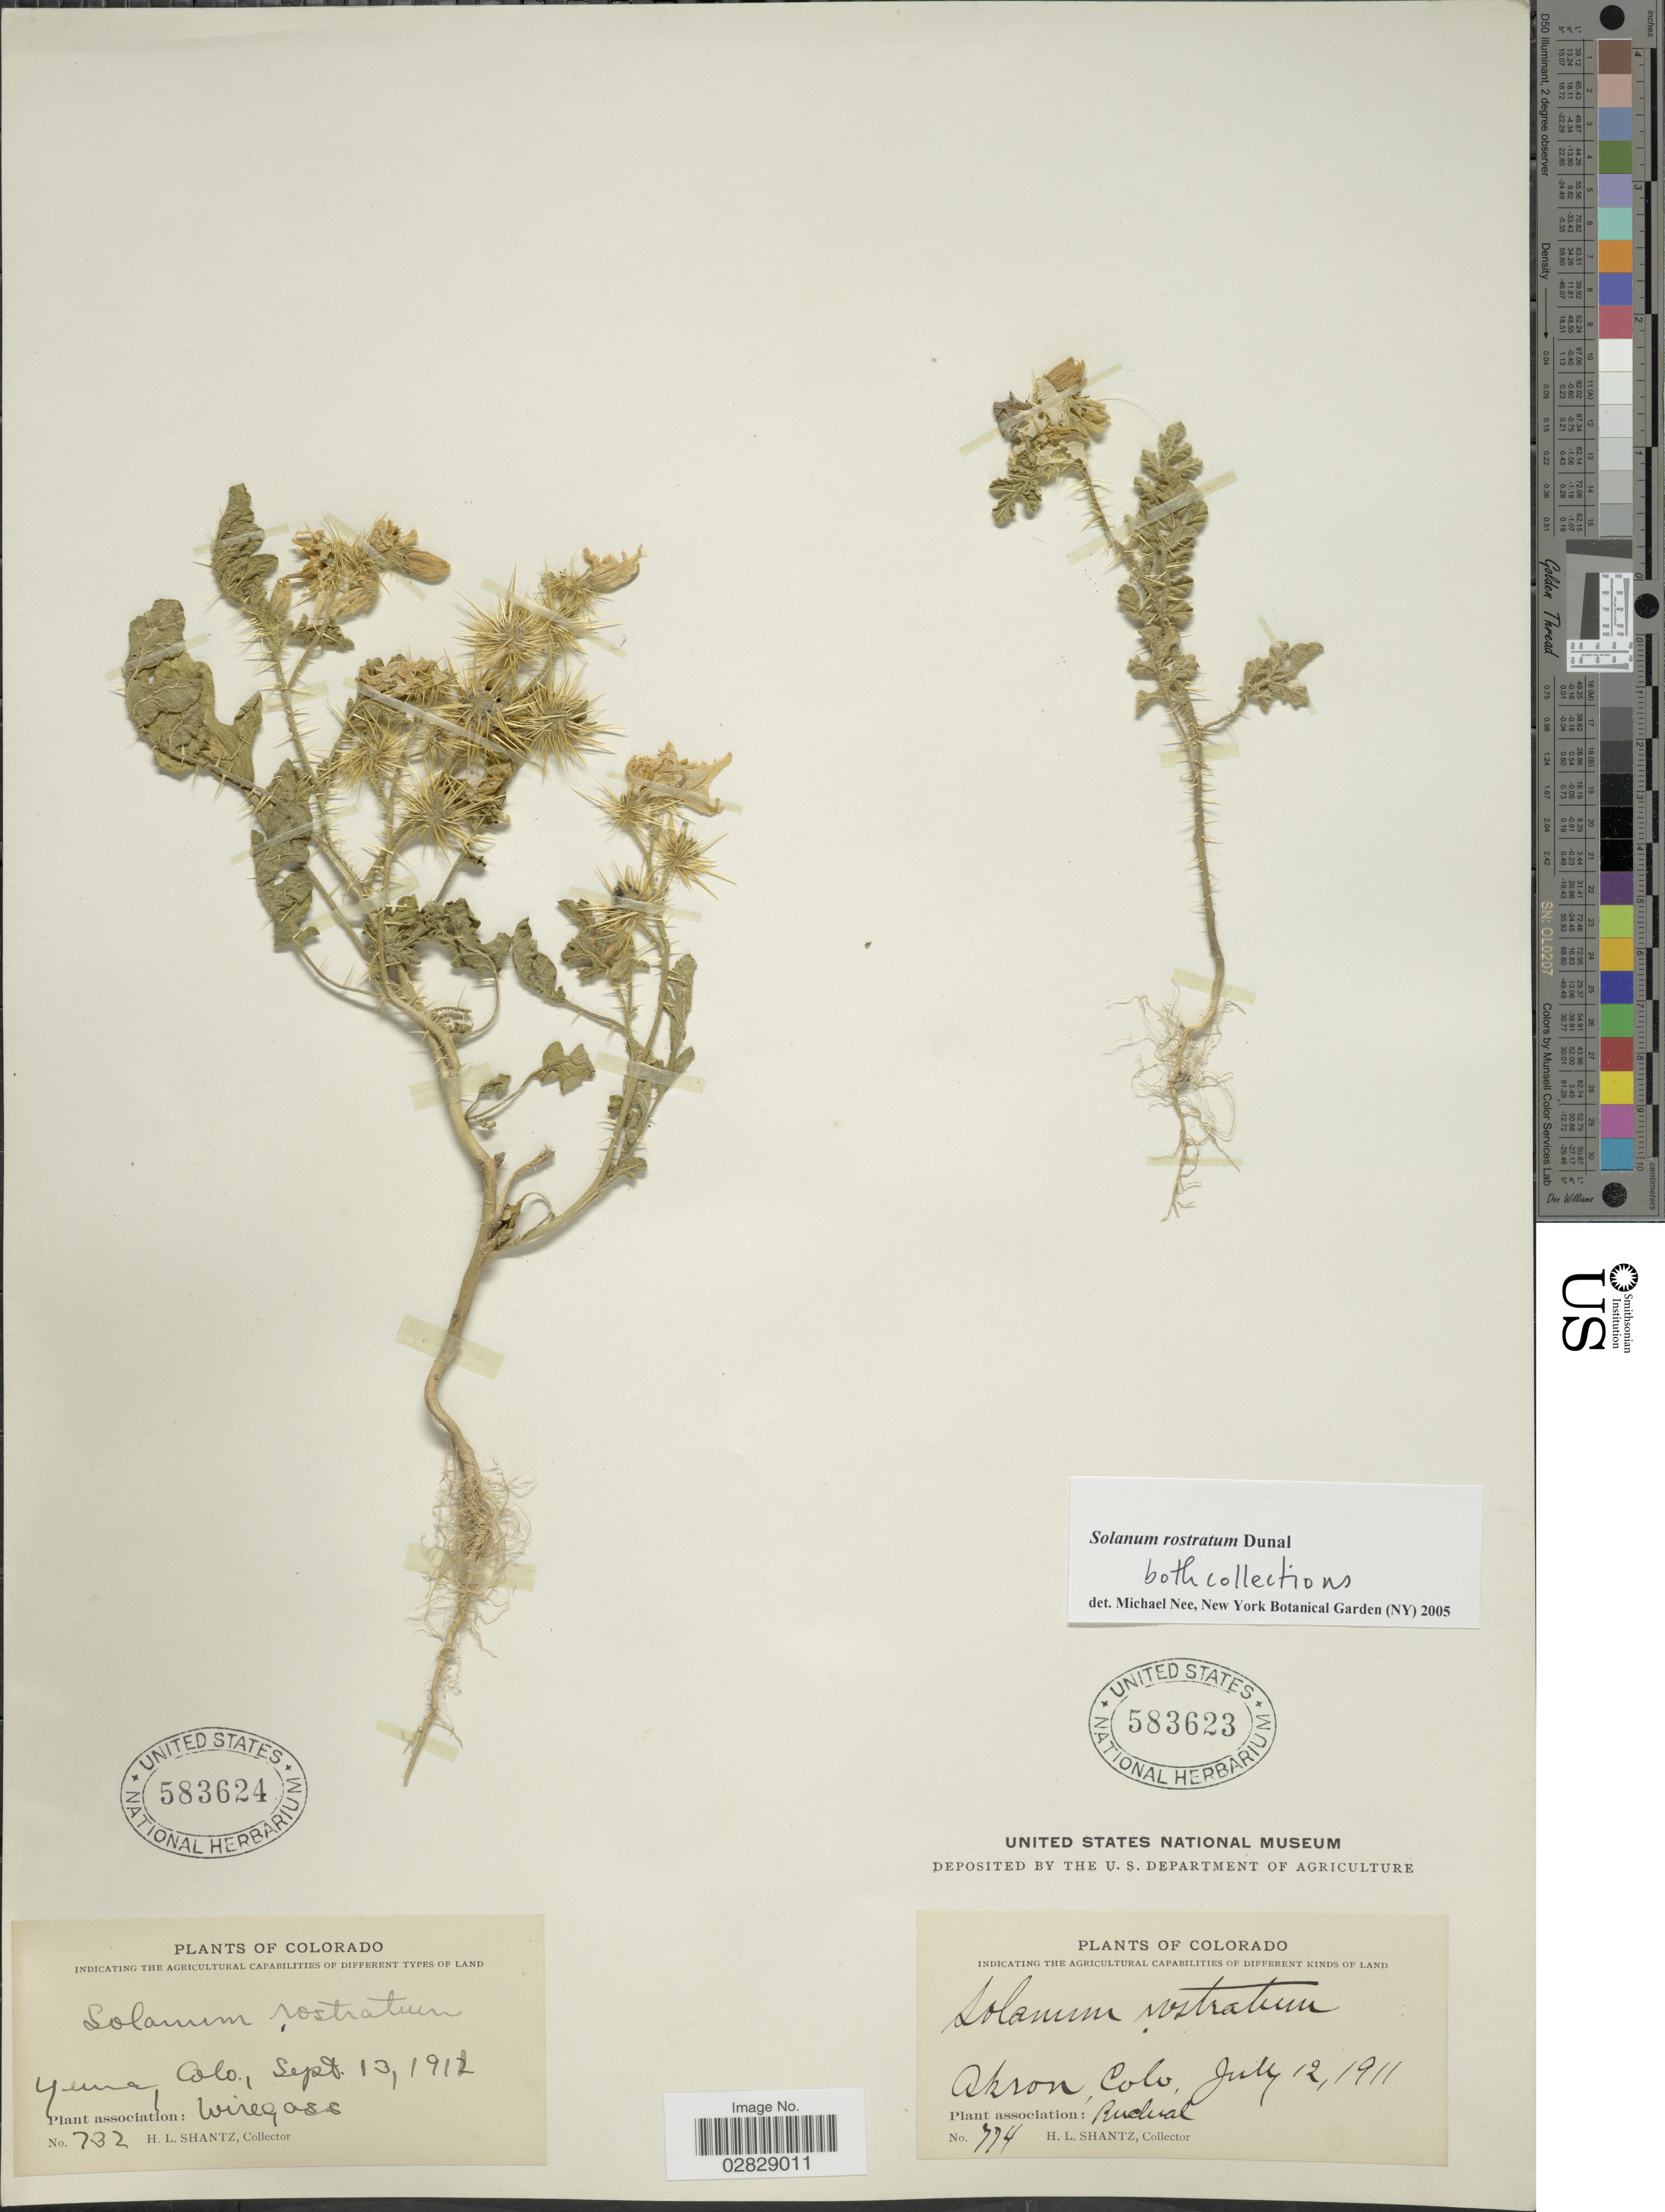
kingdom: Plantae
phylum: Tracheophyta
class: Magnoliopsida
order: Solanales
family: Solanaceae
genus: Solanum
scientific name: Solanum rostratum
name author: Dunal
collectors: H. Shantz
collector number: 732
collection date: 1911-09-13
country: United States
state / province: Colorado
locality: Yuma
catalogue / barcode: US 583624